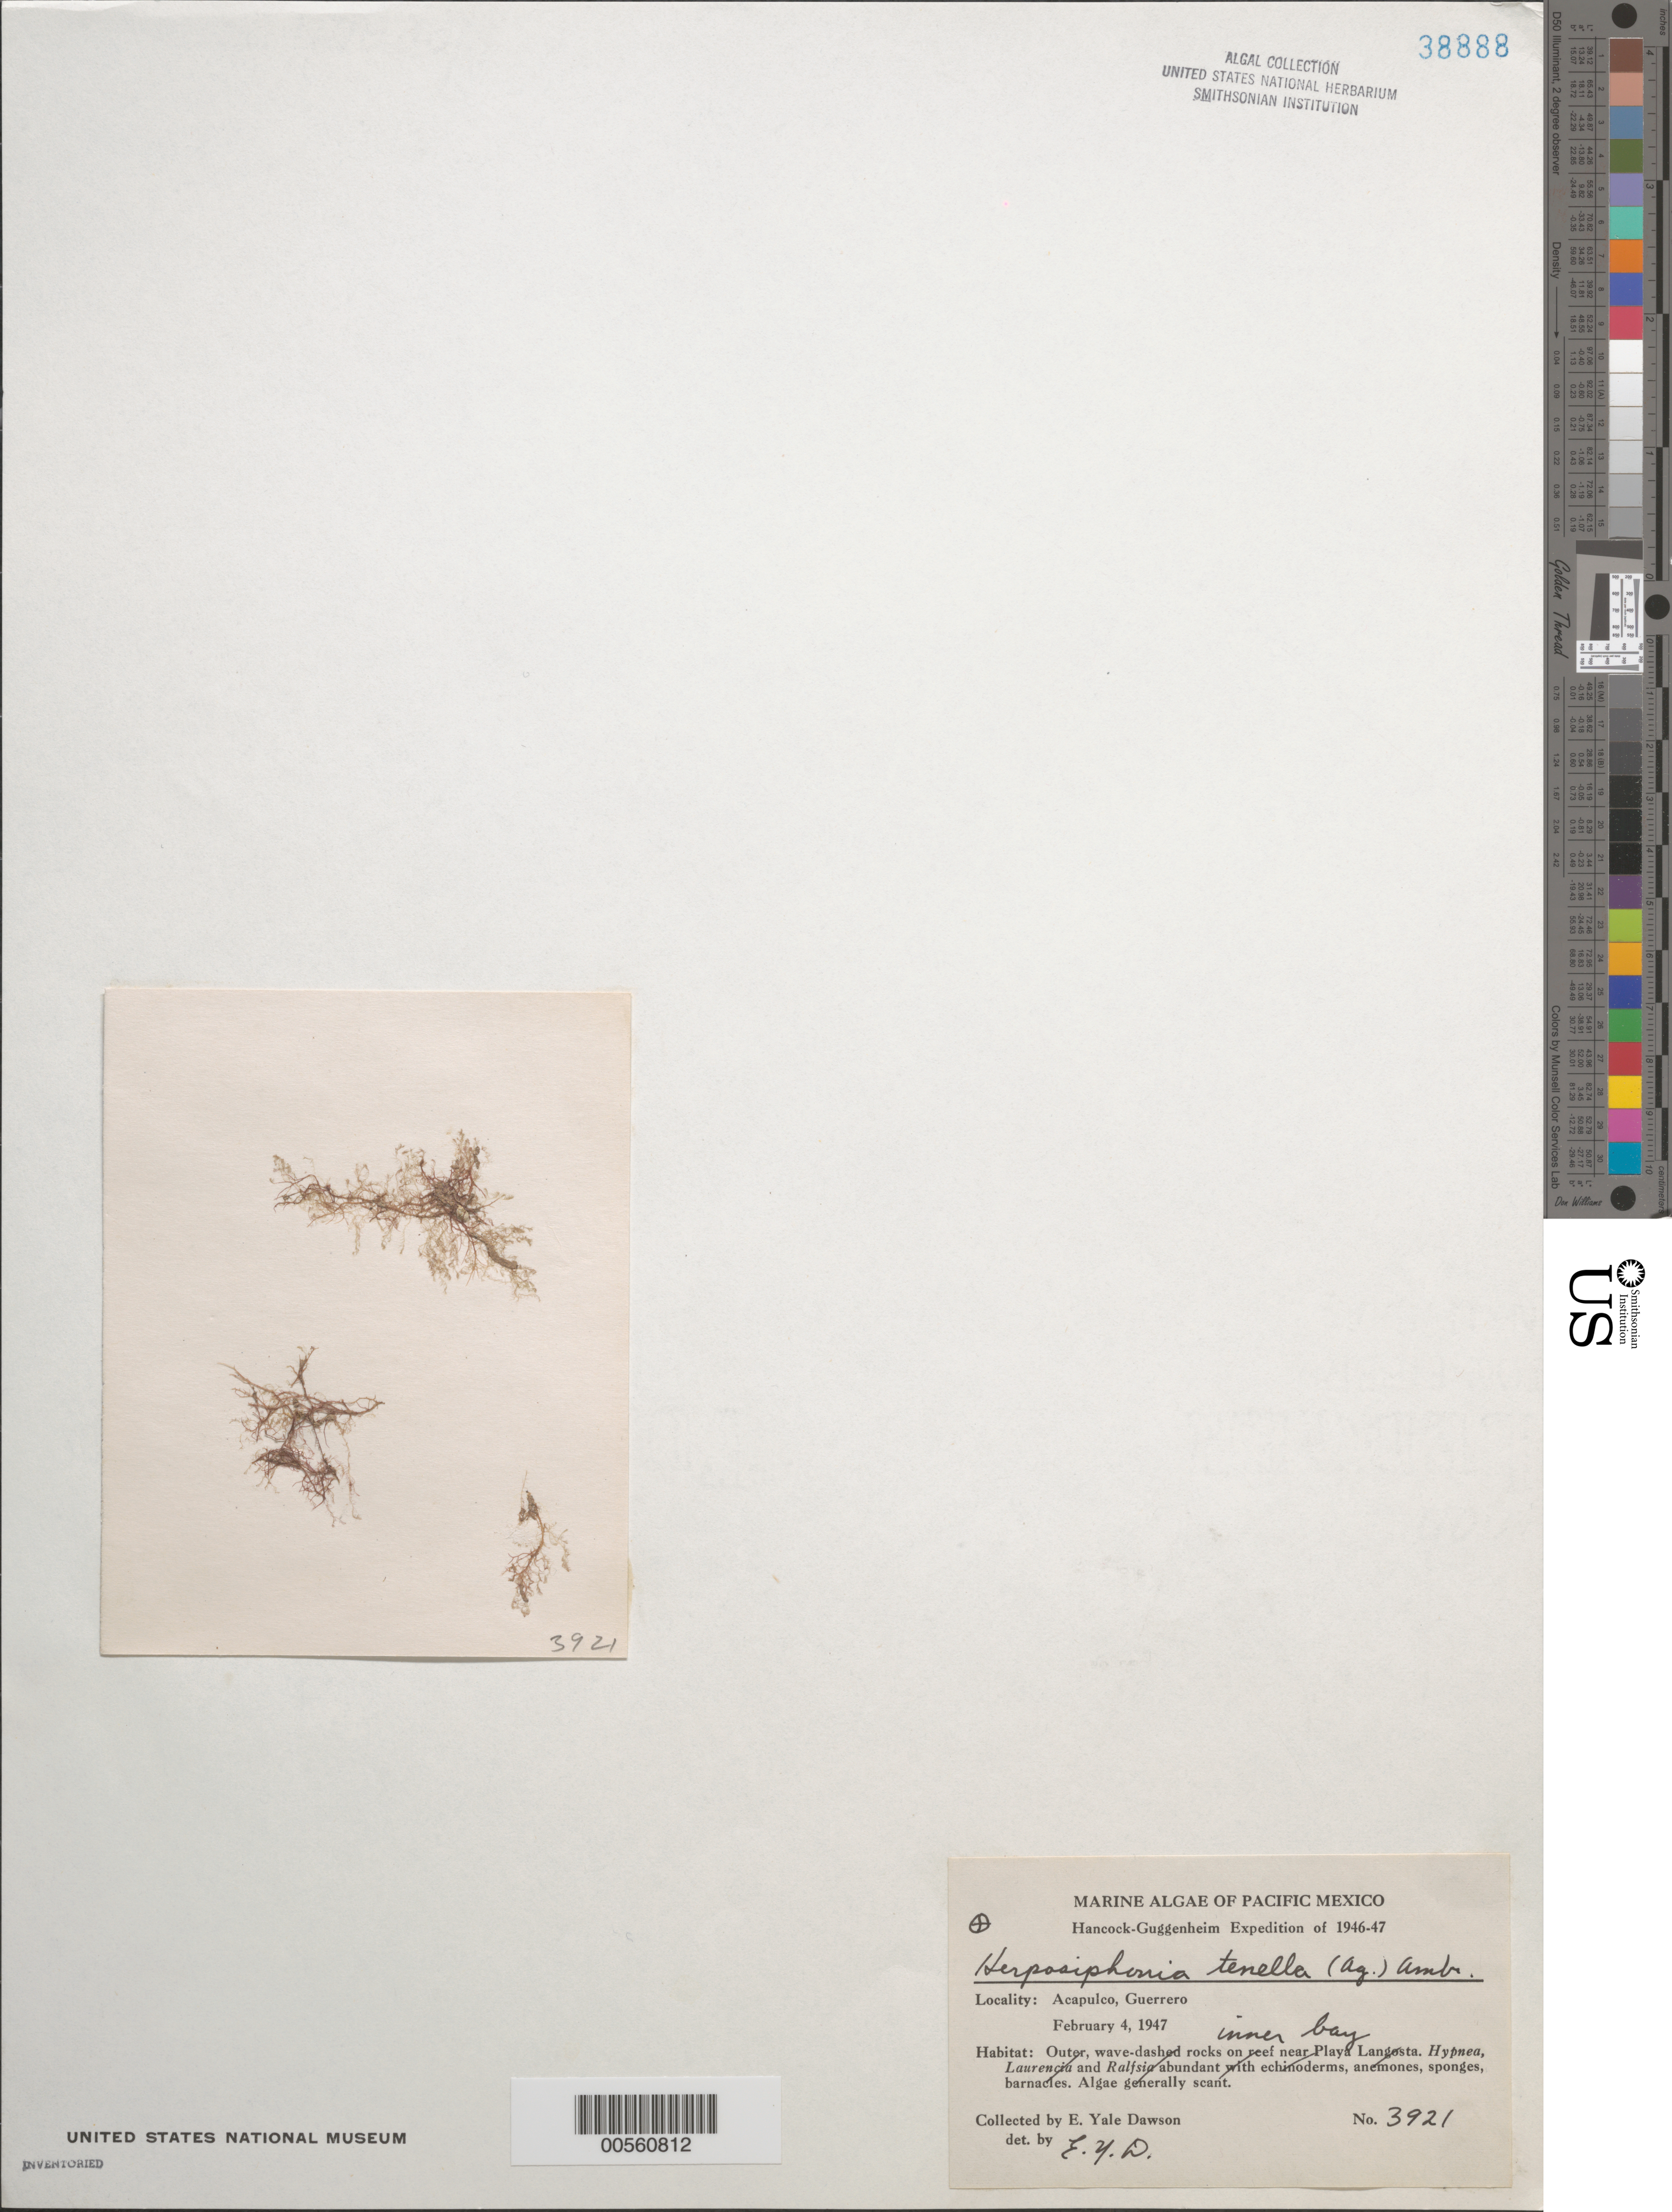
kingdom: Plantae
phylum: Rhodophyta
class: Florideophyceae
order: Ceramiales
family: Rhodomelaceae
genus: Herposiphonia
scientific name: Herposiphonia tenella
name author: (C. Agardh) Ambronn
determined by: Dawson, E. Y.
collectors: E. Y. Dawson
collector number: EYD 3921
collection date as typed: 04 Feb 1947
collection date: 1947-02-04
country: Mexico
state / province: Guerrero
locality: Inner bay, Acapulco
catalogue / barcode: US 38888